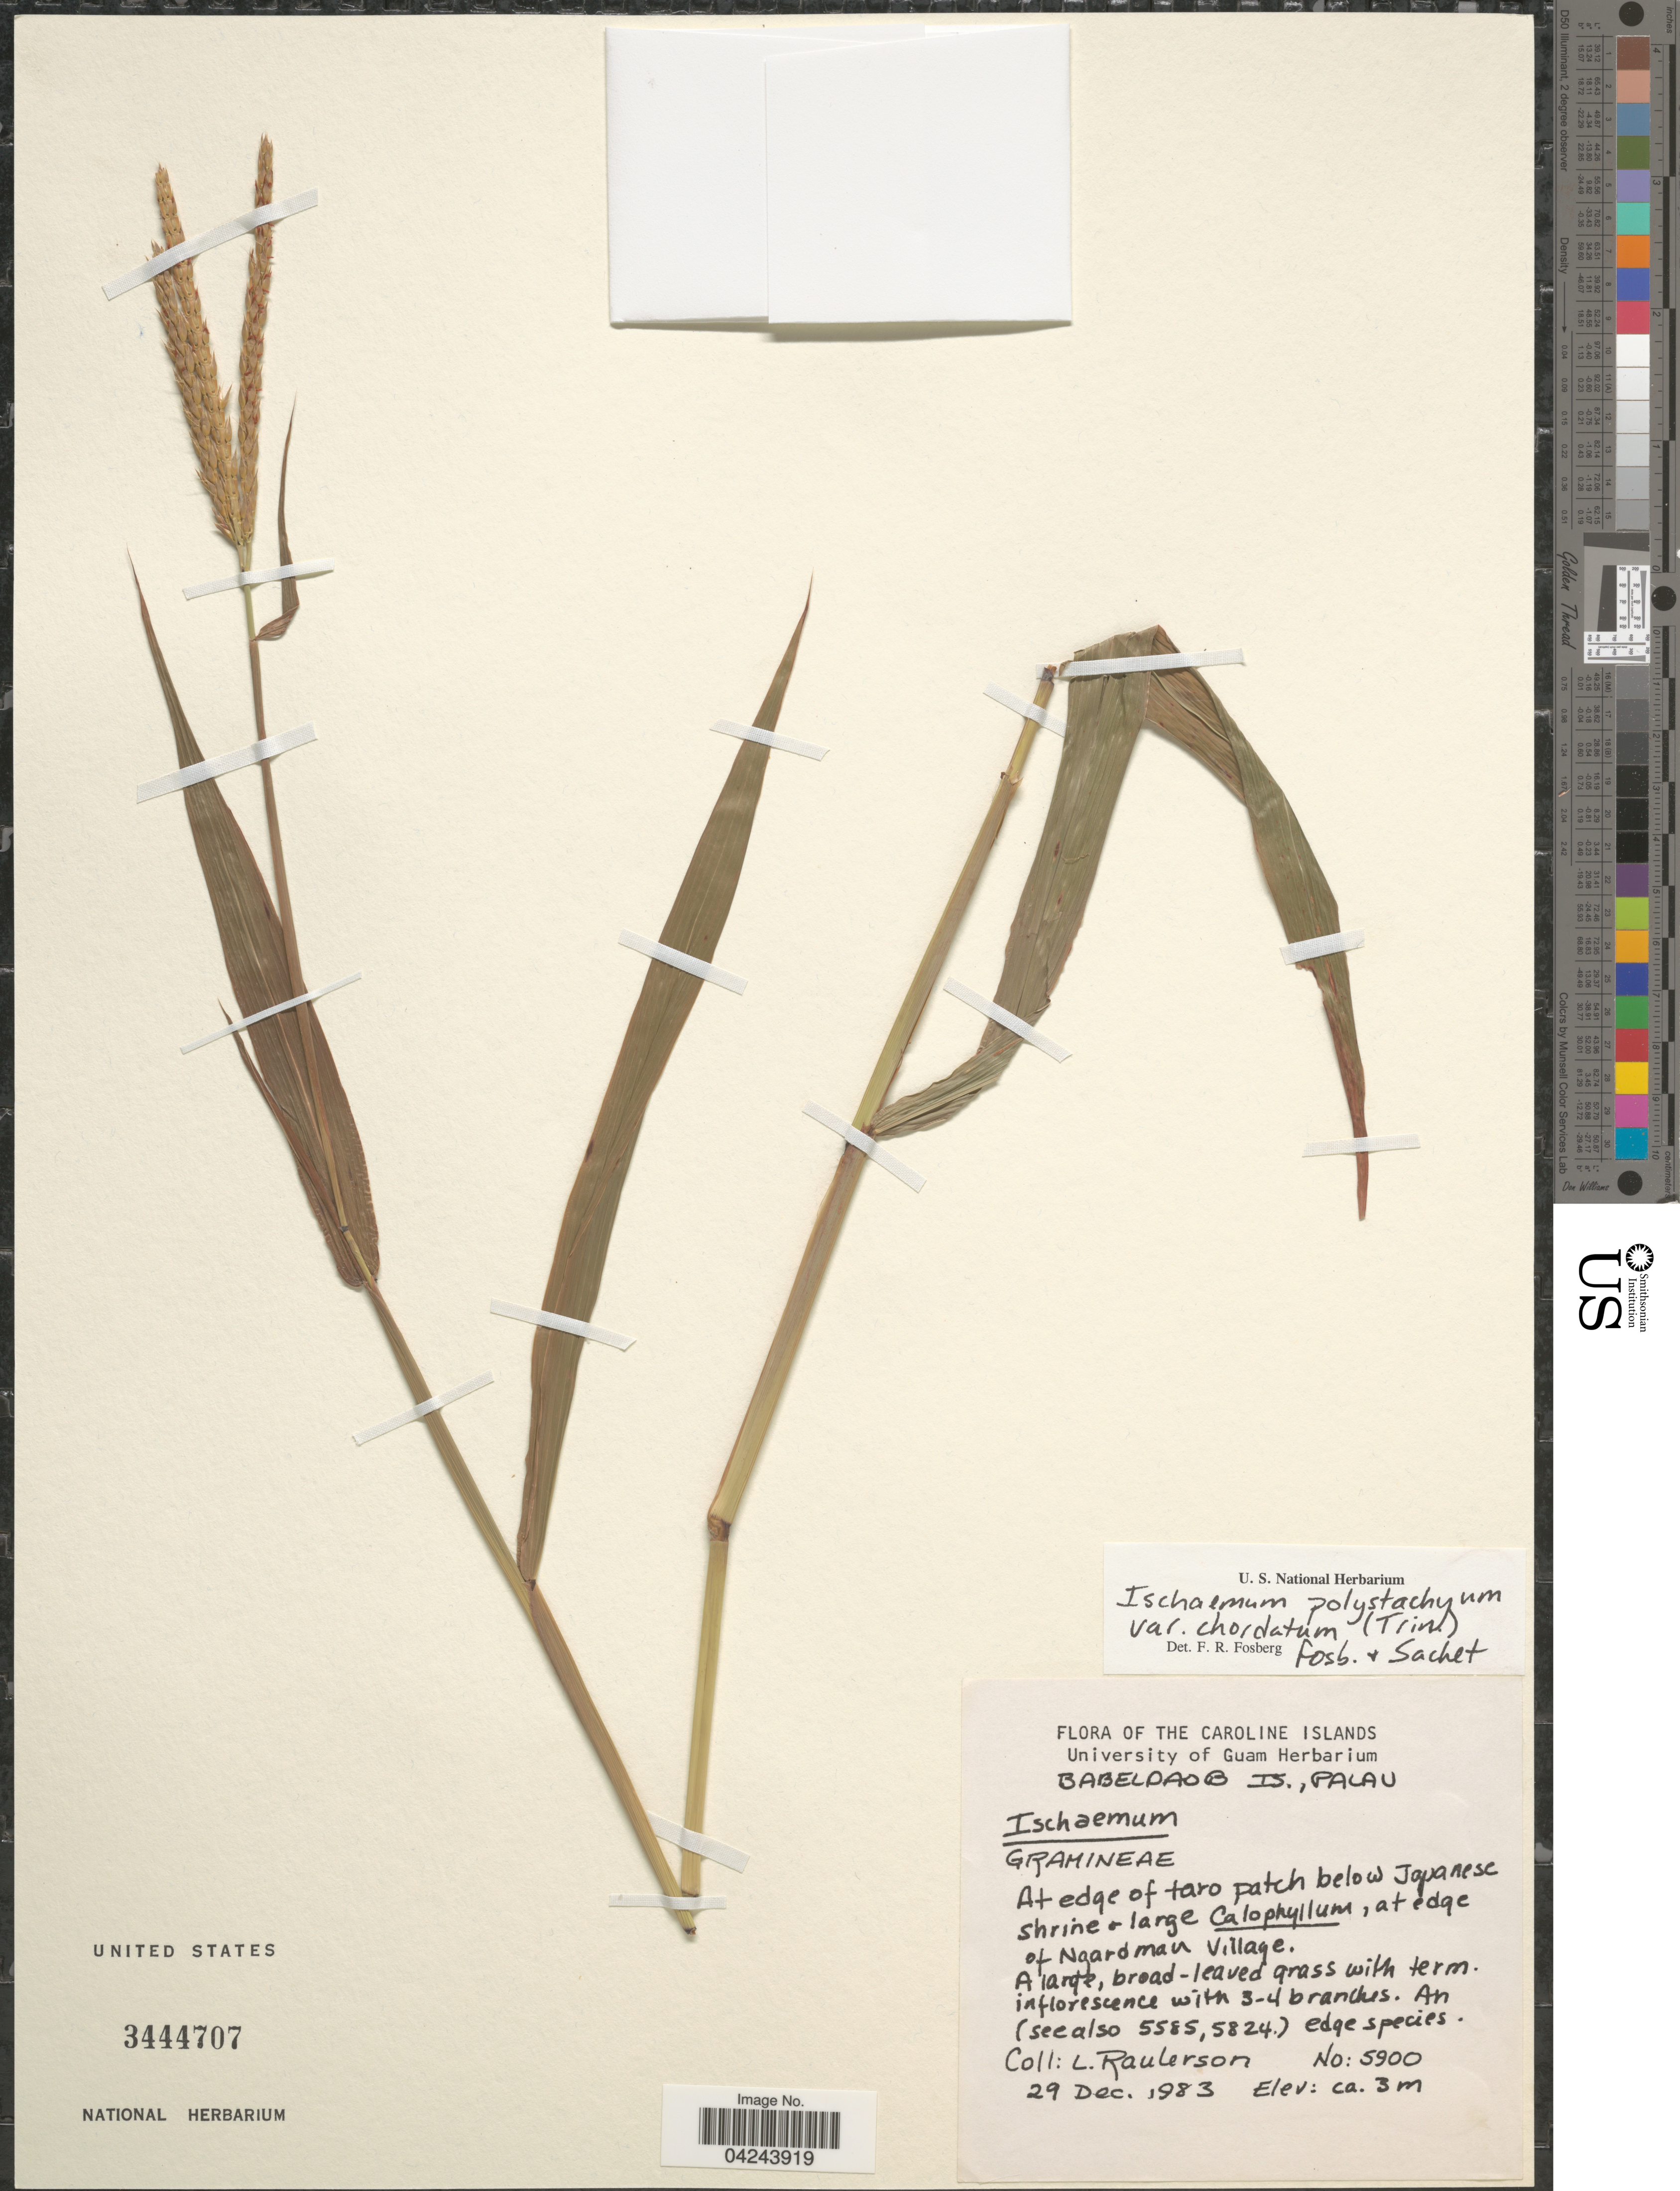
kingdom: Plantae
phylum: Tracheophyta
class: Liliopsida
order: Poales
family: Poaceae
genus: Ischaemum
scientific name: Ischaemum polystachyum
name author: J. Presl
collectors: L. Raulerson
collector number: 5900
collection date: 1983-12-29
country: Palau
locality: The Caroline Islands. Babeldaob Is., Palau. At edge of taro patch below Japanese shrine & large Calophyllum, at edge of Ngardmau Village.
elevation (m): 3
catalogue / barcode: US 3444707